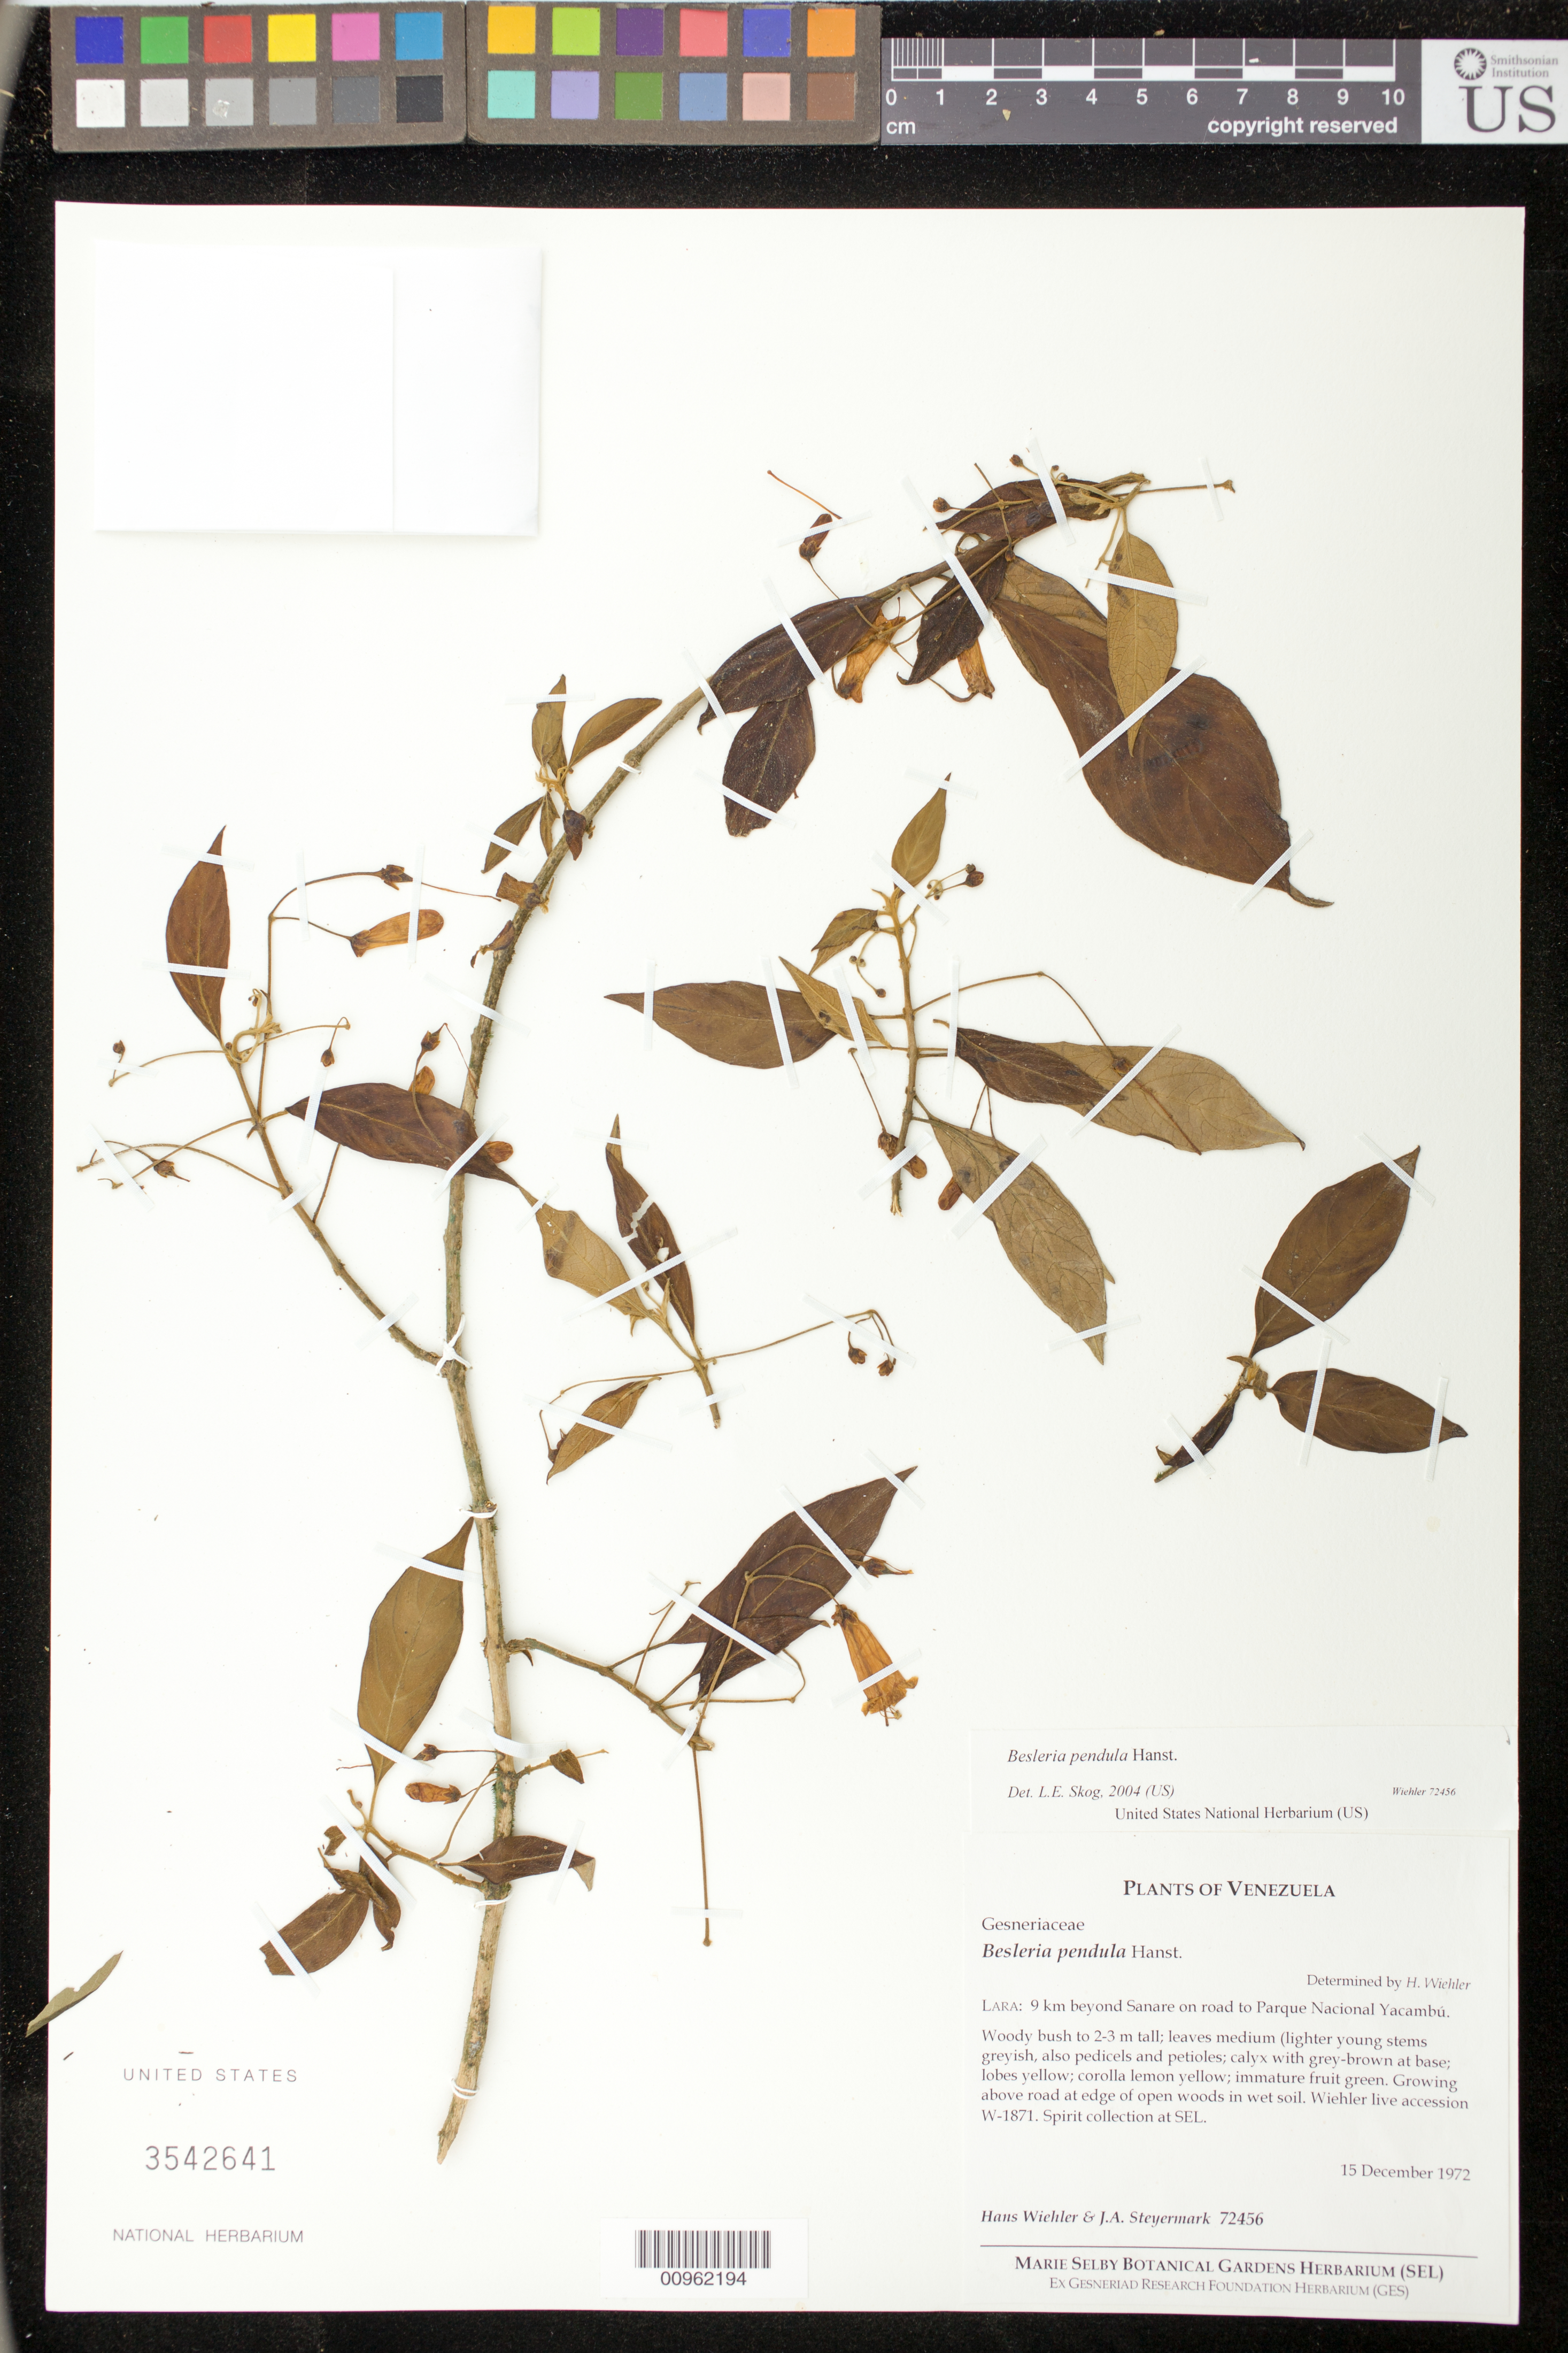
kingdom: Plantae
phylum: Tracheophyta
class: Magnoliopsida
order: Lamiales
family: Gesneriaceae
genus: Besleria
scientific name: Besleria pendula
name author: Hanst.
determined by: Skog, Laurence E.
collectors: H. J. Wiehler & J. Steyermark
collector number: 72456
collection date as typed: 15 Dec 1972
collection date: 1972-12-15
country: Venezuela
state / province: Lara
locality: Lara: 9 km beyond Sanare on road to Parque Nacional Yacambú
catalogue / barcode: US 3542641